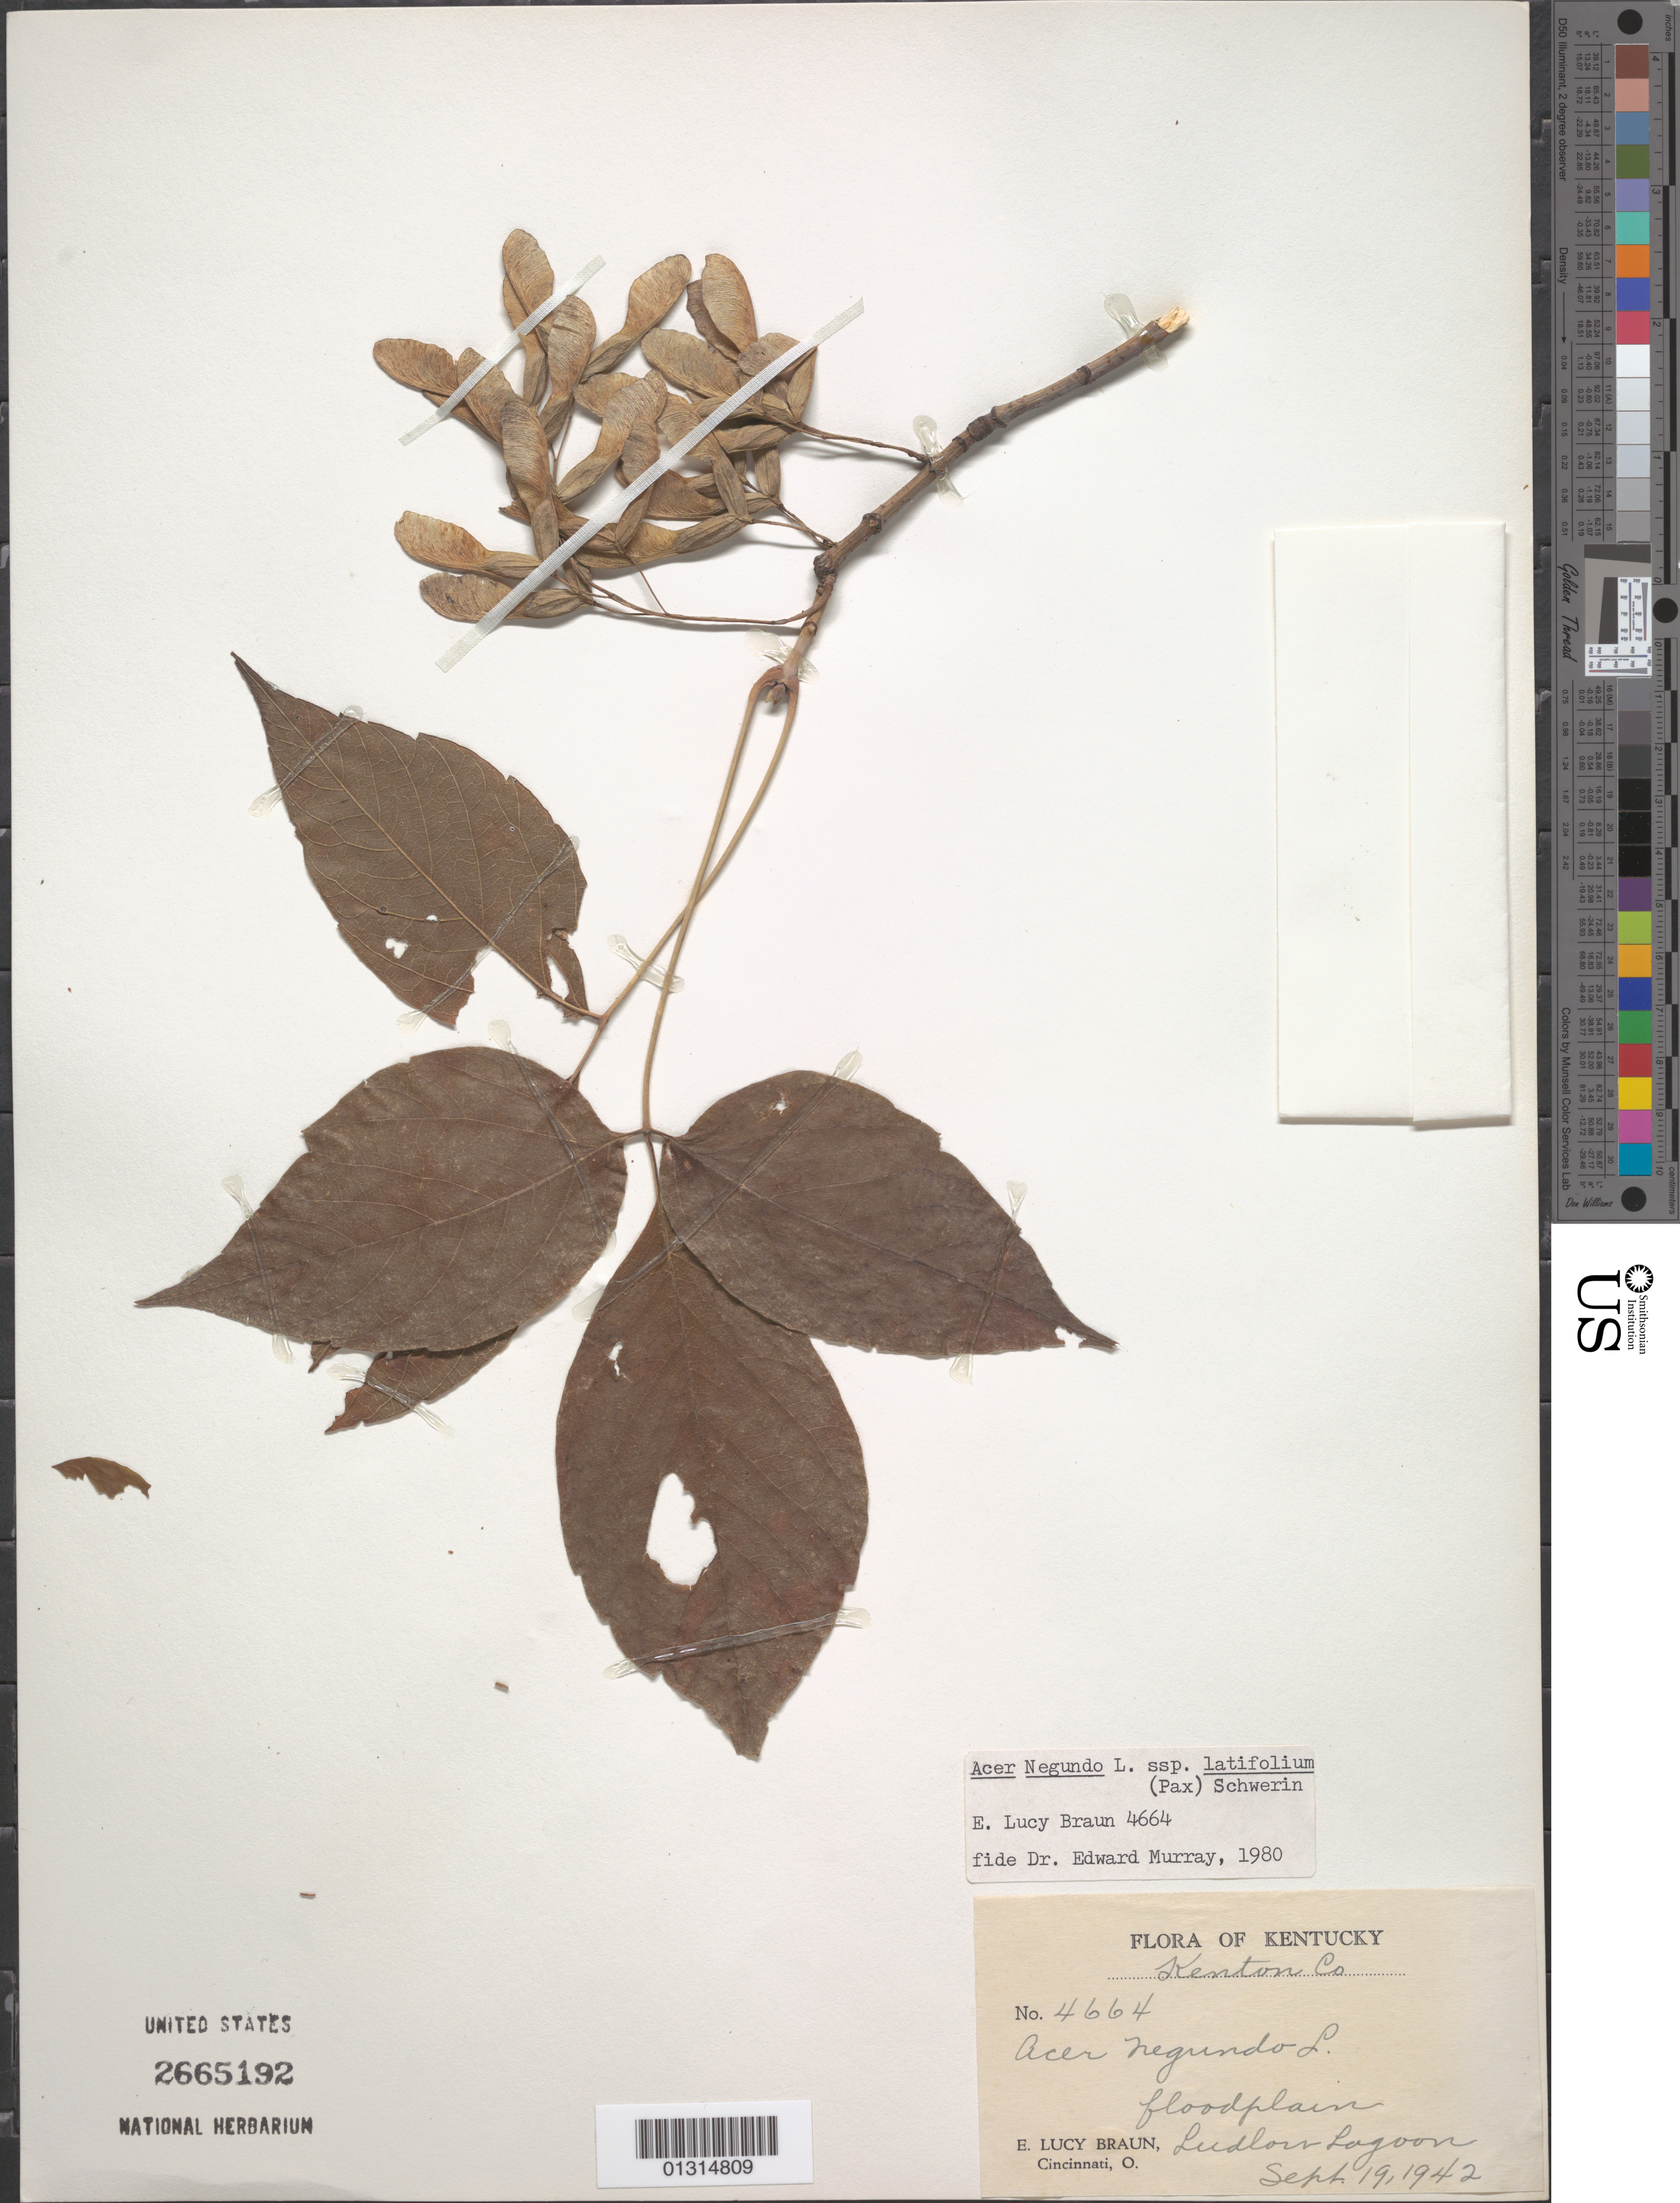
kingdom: Plantae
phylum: Tracheophyta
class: Magnoliopsida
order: Sapindales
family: Sapindaceae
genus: Acer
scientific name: Acer negundo subsp. latifolium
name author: (Pax) Schwer.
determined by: Murray, Edward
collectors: E. L. Braun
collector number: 4664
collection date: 1942-09-19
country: United States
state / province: Kentucky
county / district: Kenton County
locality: Kenton County, Ludlon Lagoon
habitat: Floodplain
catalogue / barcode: US 2665192